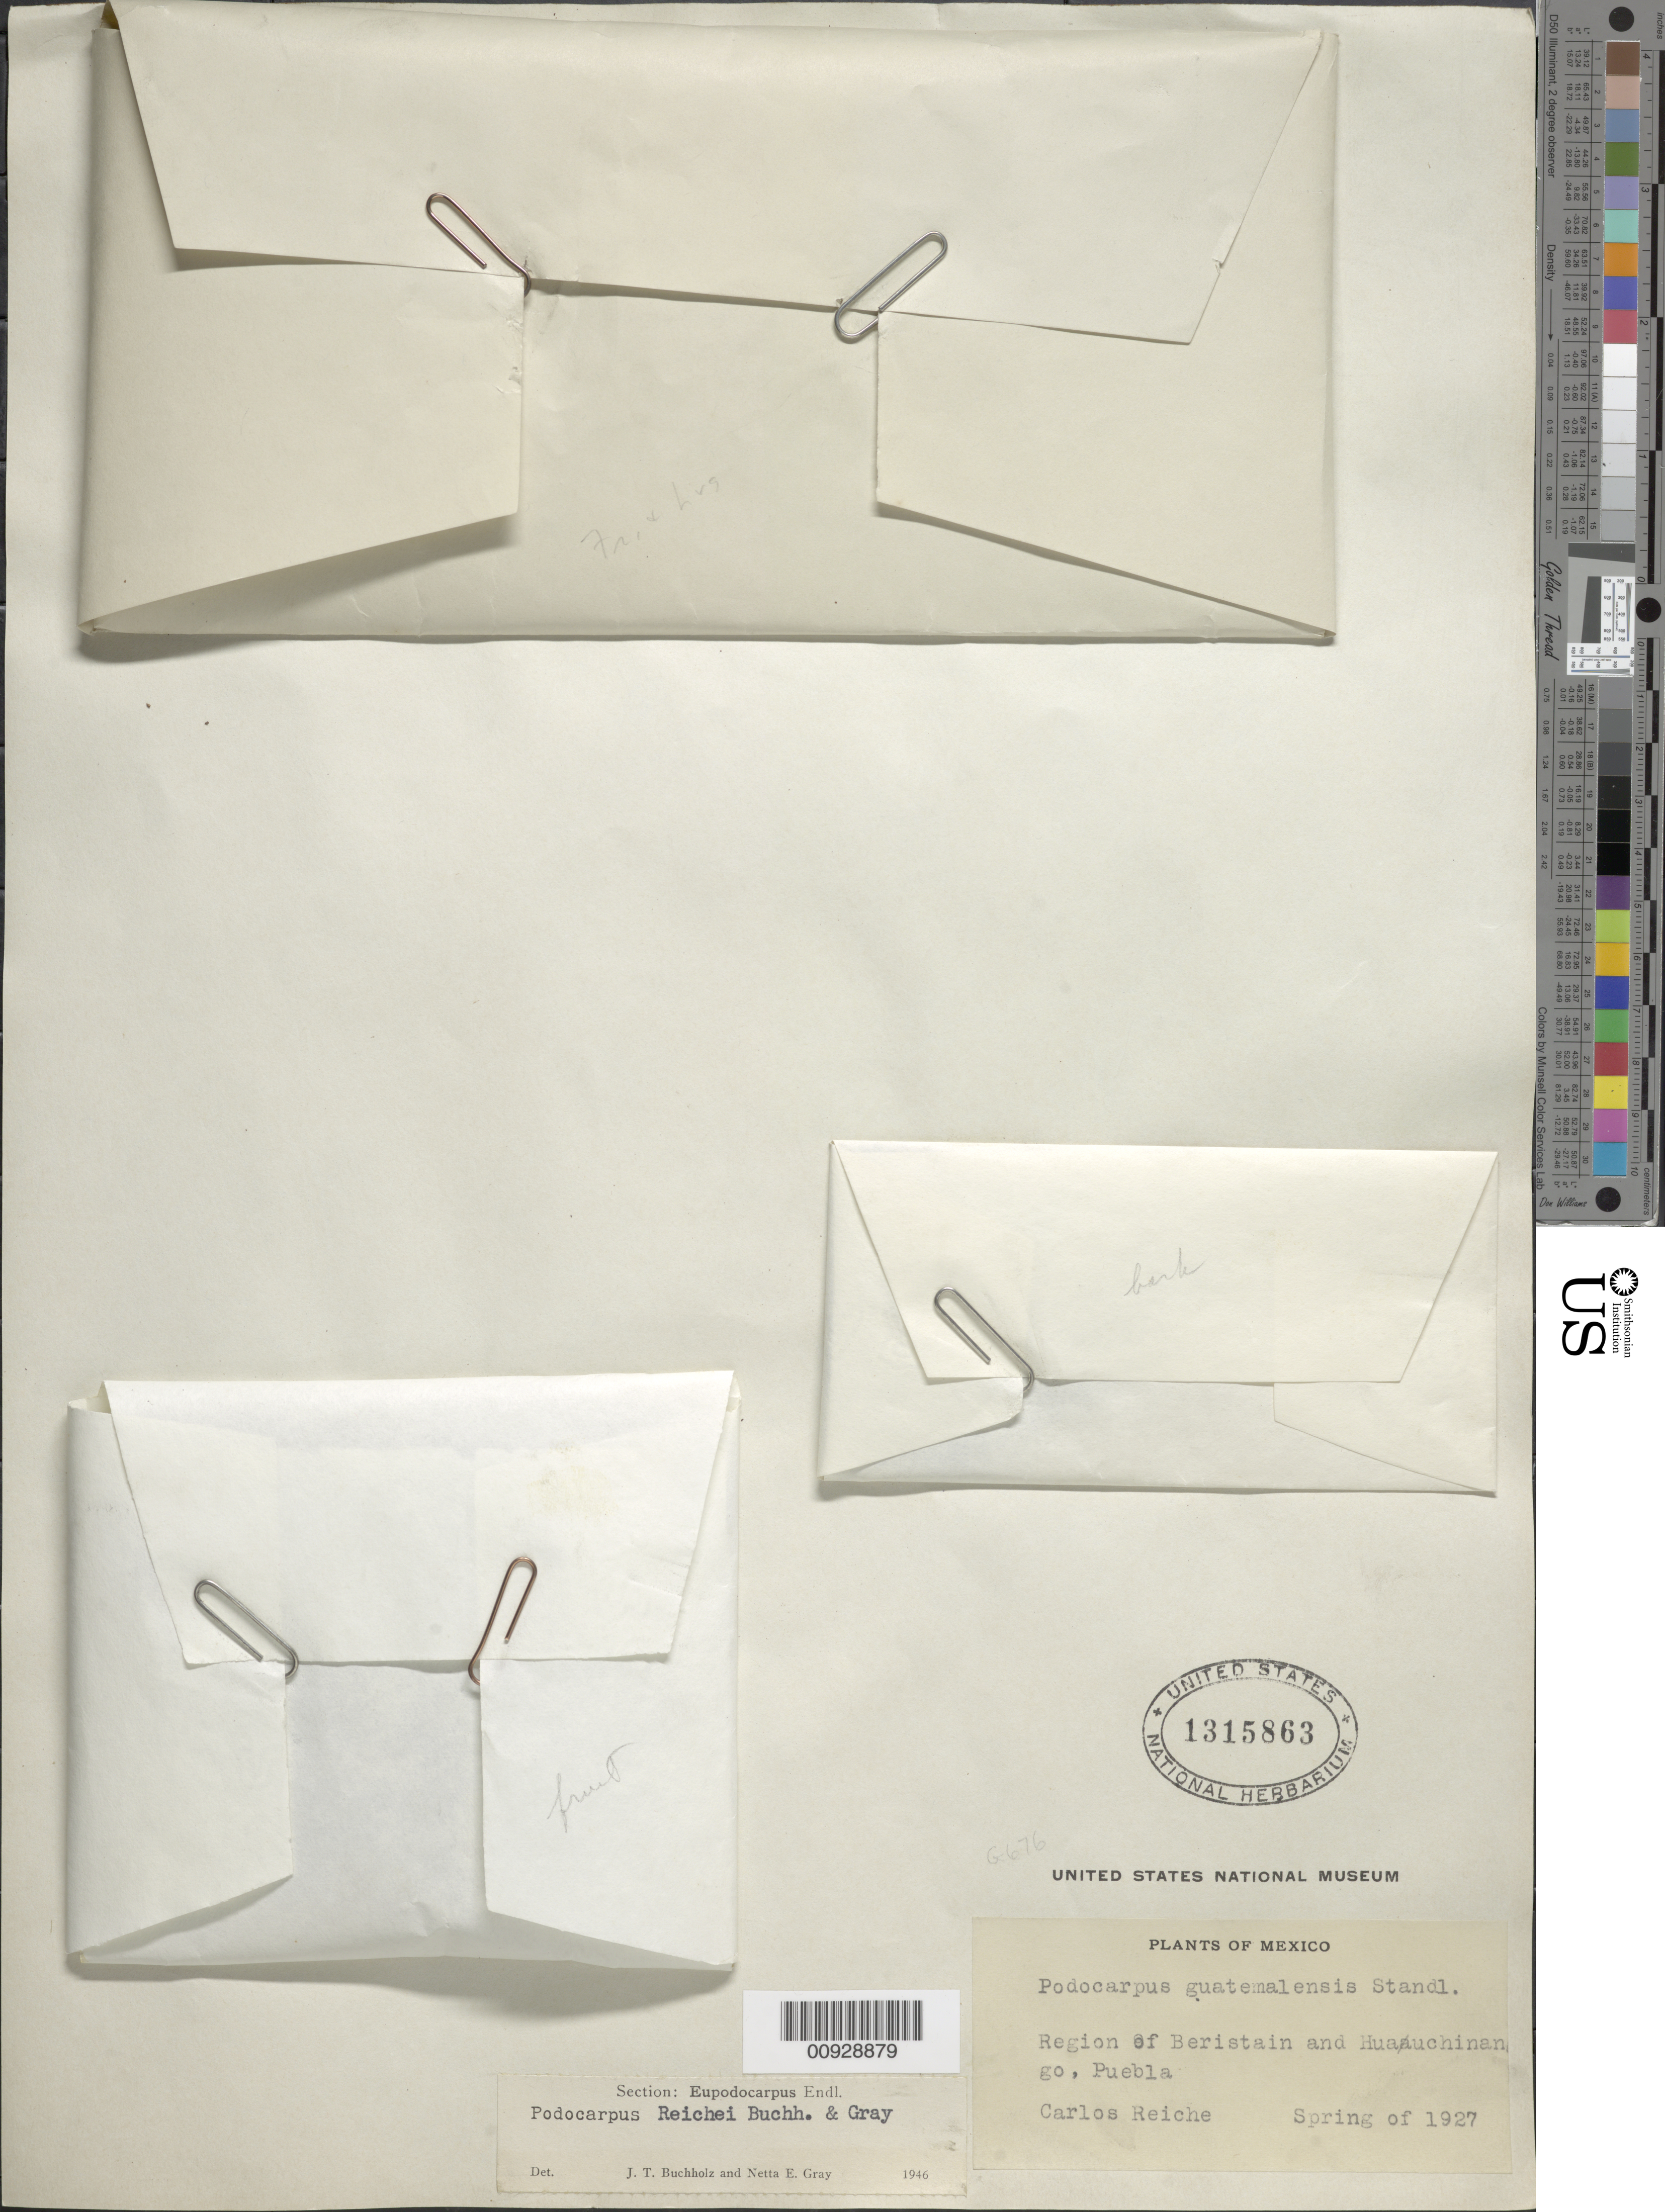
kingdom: Plantae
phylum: Tracheophyta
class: Pinopsida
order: Pinales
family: Podocarpaceae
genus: Podocarpus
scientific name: Podocarpus reichei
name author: J. Buchholz & N.E. Gray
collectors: Reiche, C.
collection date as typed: Mar 1927 to -- May 1927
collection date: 1927-03/1927-05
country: Mexico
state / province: Puebla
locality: Region of Beristain and Huauchinango.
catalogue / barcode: US 1315863